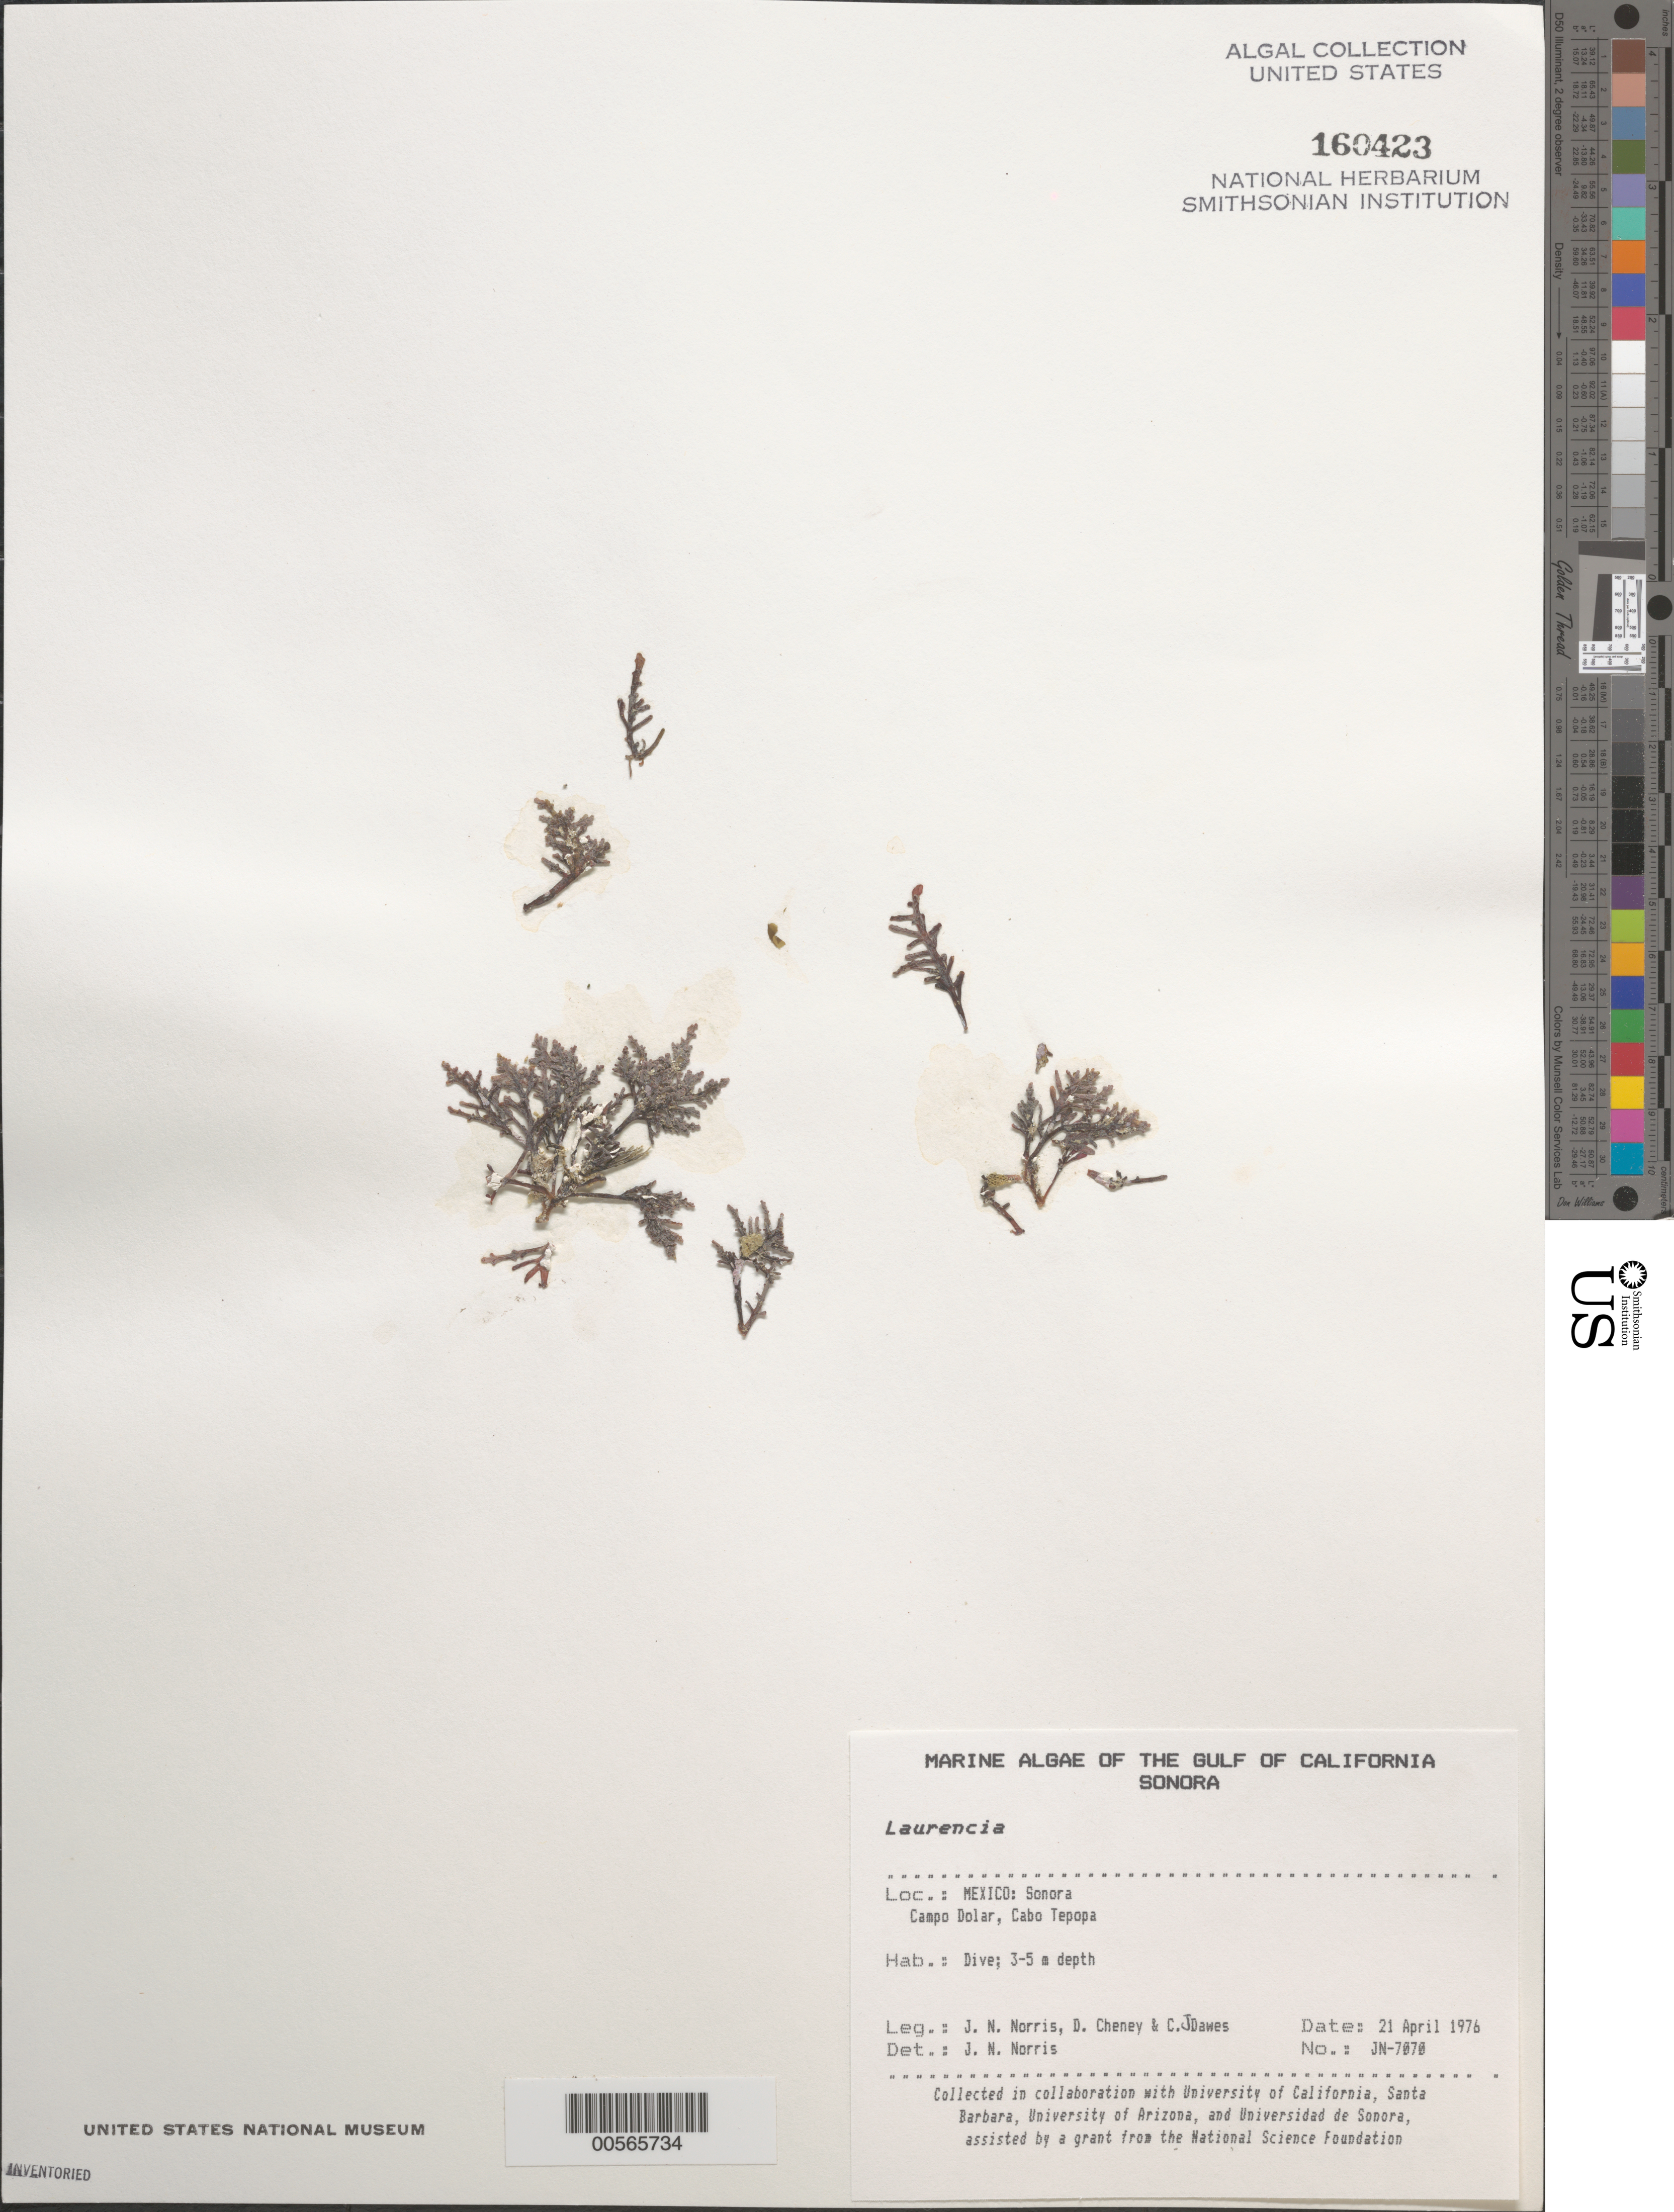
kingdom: Plantae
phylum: Rhodophyta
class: Florideophyceae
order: Ceramiales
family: Rhodomelaceae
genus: Laurencia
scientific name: Laurencia sp.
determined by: Norris, James N.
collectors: J. N. Norris, D. Cheney & C. Dawes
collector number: JN-7070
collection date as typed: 21 Apr 1976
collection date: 1976-04-21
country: Mexico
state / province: Sonora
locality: Campo Dolar, Cabo Tepopa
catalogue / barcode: US 160423